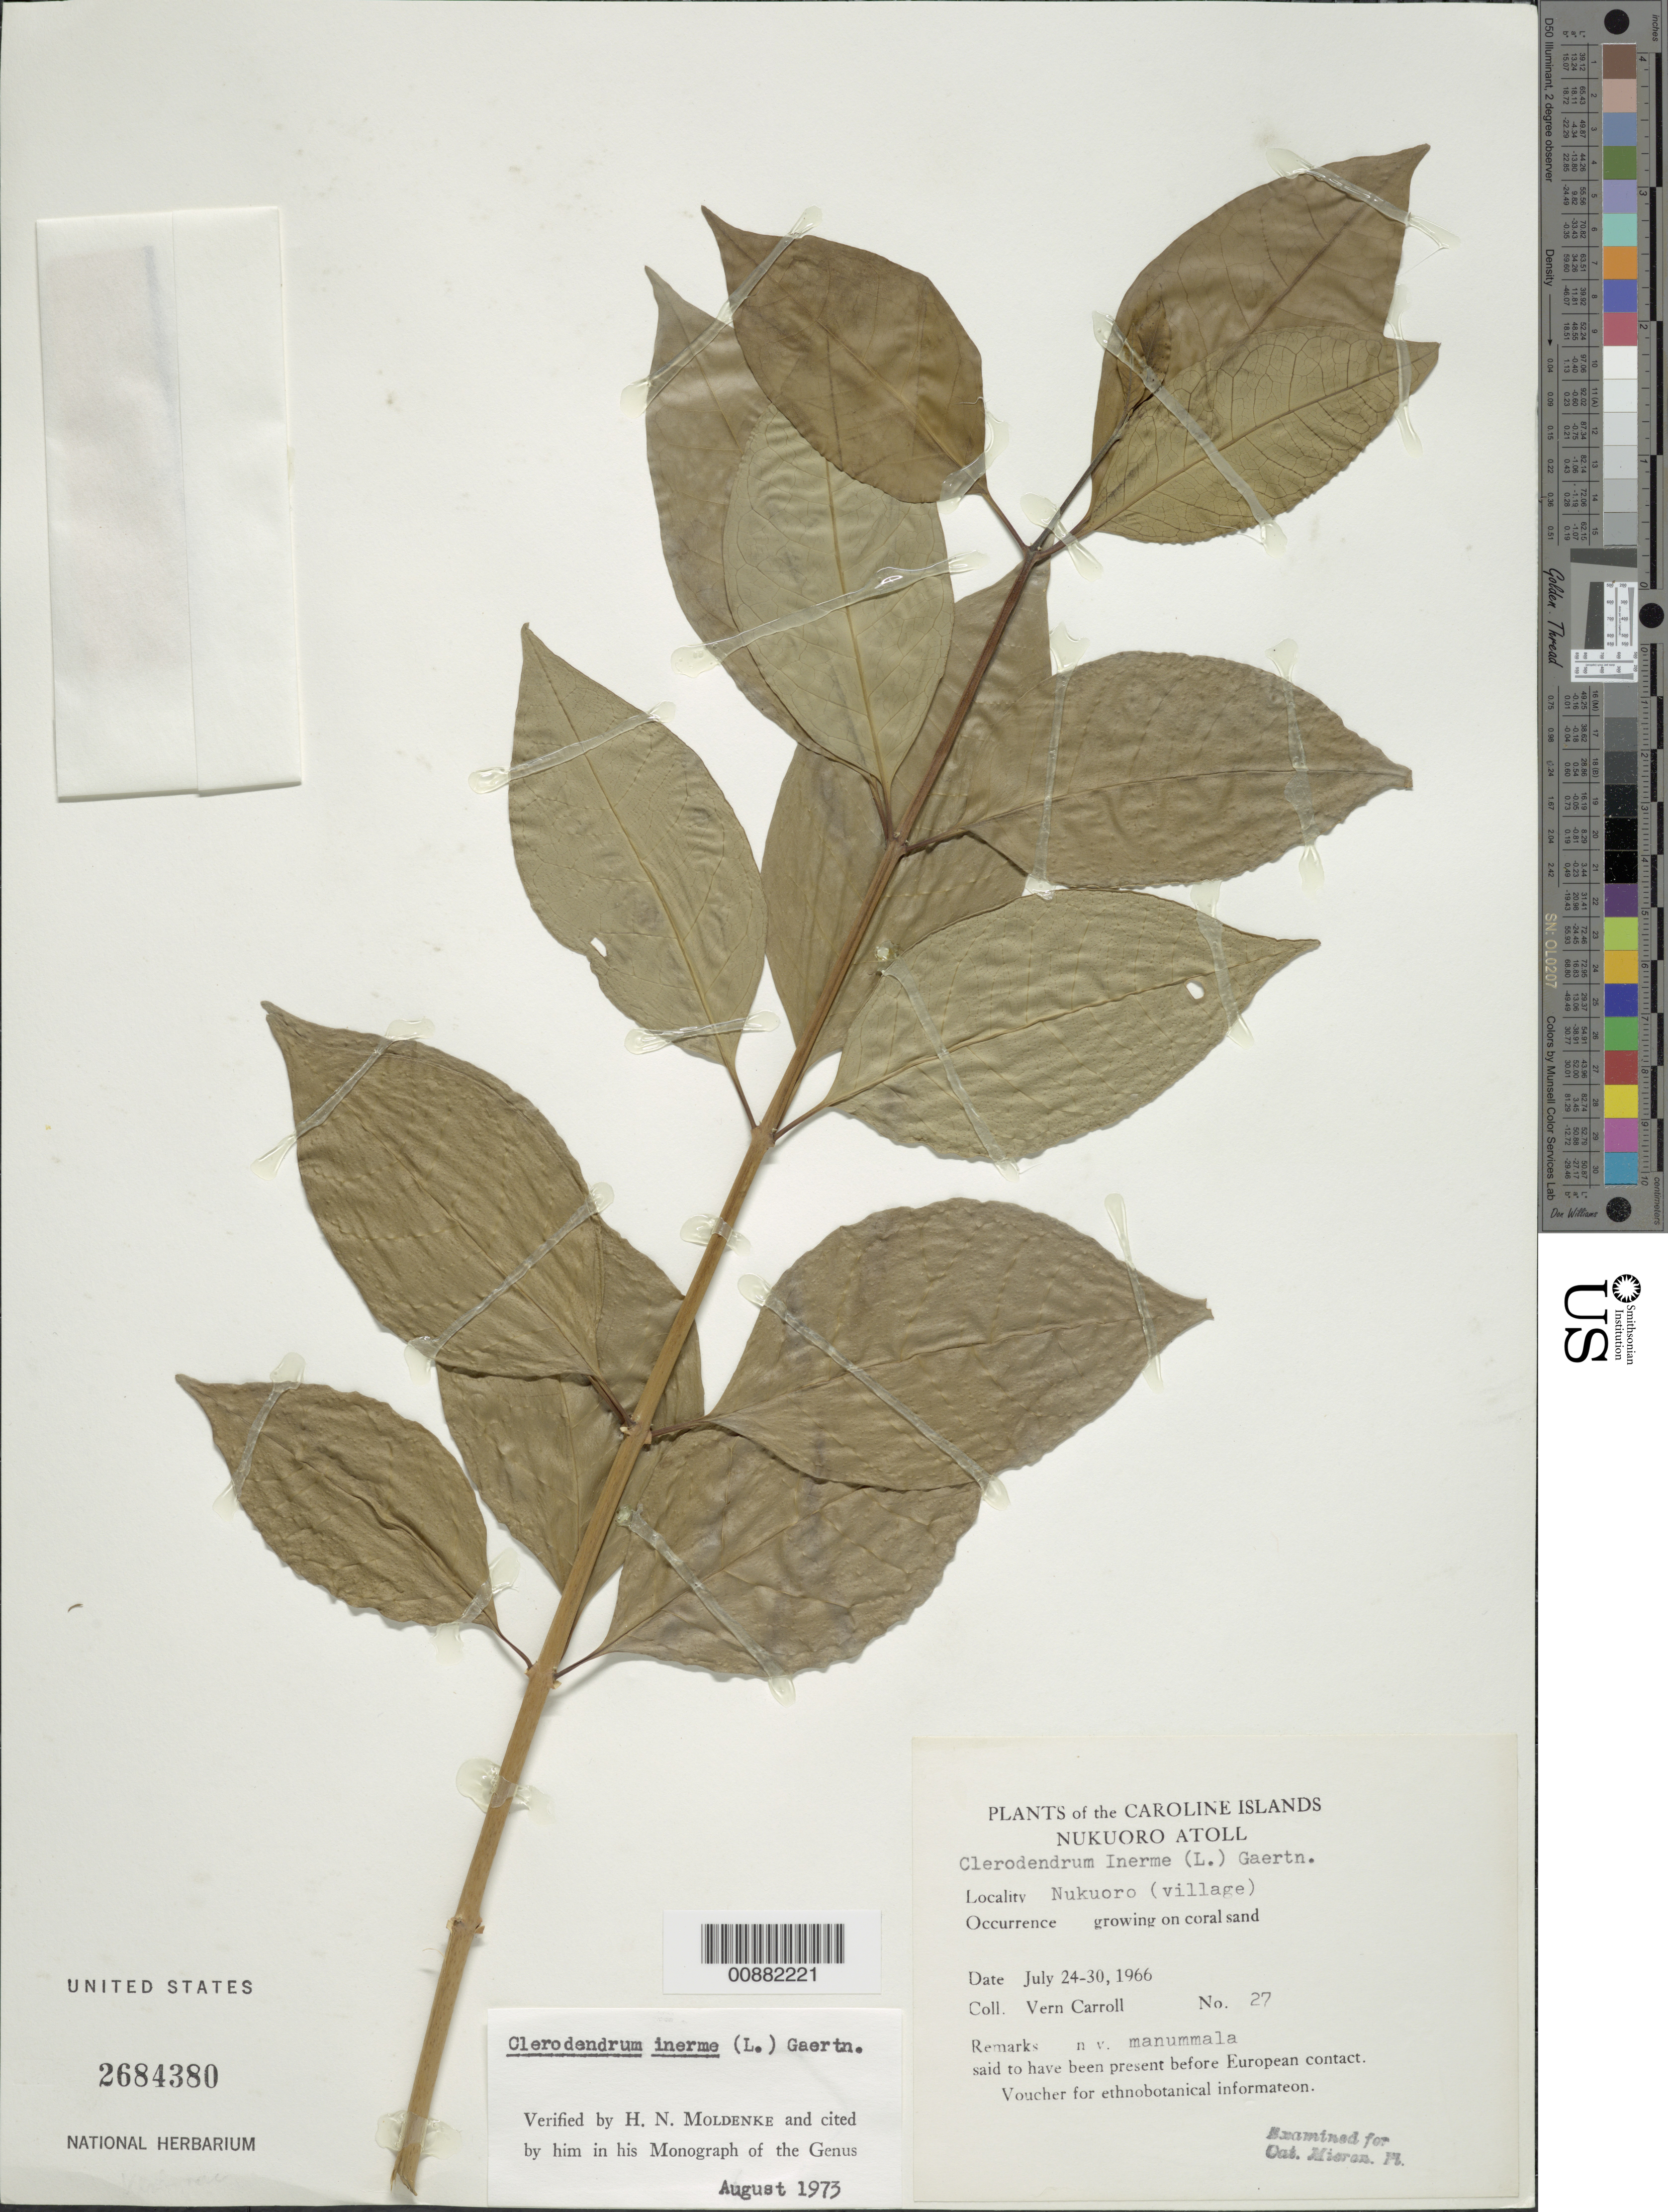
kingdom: Plantae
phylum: Tracheophyta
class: Magnoliopsida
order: Lamiales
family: Lamiaceae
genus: Clerodendrum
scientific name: Clerodendrum inerme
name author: (L.) Gaertn.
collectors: V. Carroll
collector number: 27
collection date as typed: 24 Jul 1966 to 30 Jul 1966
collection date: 1966-07-24/1966-07-30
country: Micronesia, Federated States of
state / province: Pohnpei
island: Nukuoro Atoll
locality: Nukuoro (village).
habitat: growing on coral soil.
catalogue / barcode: US 2684380